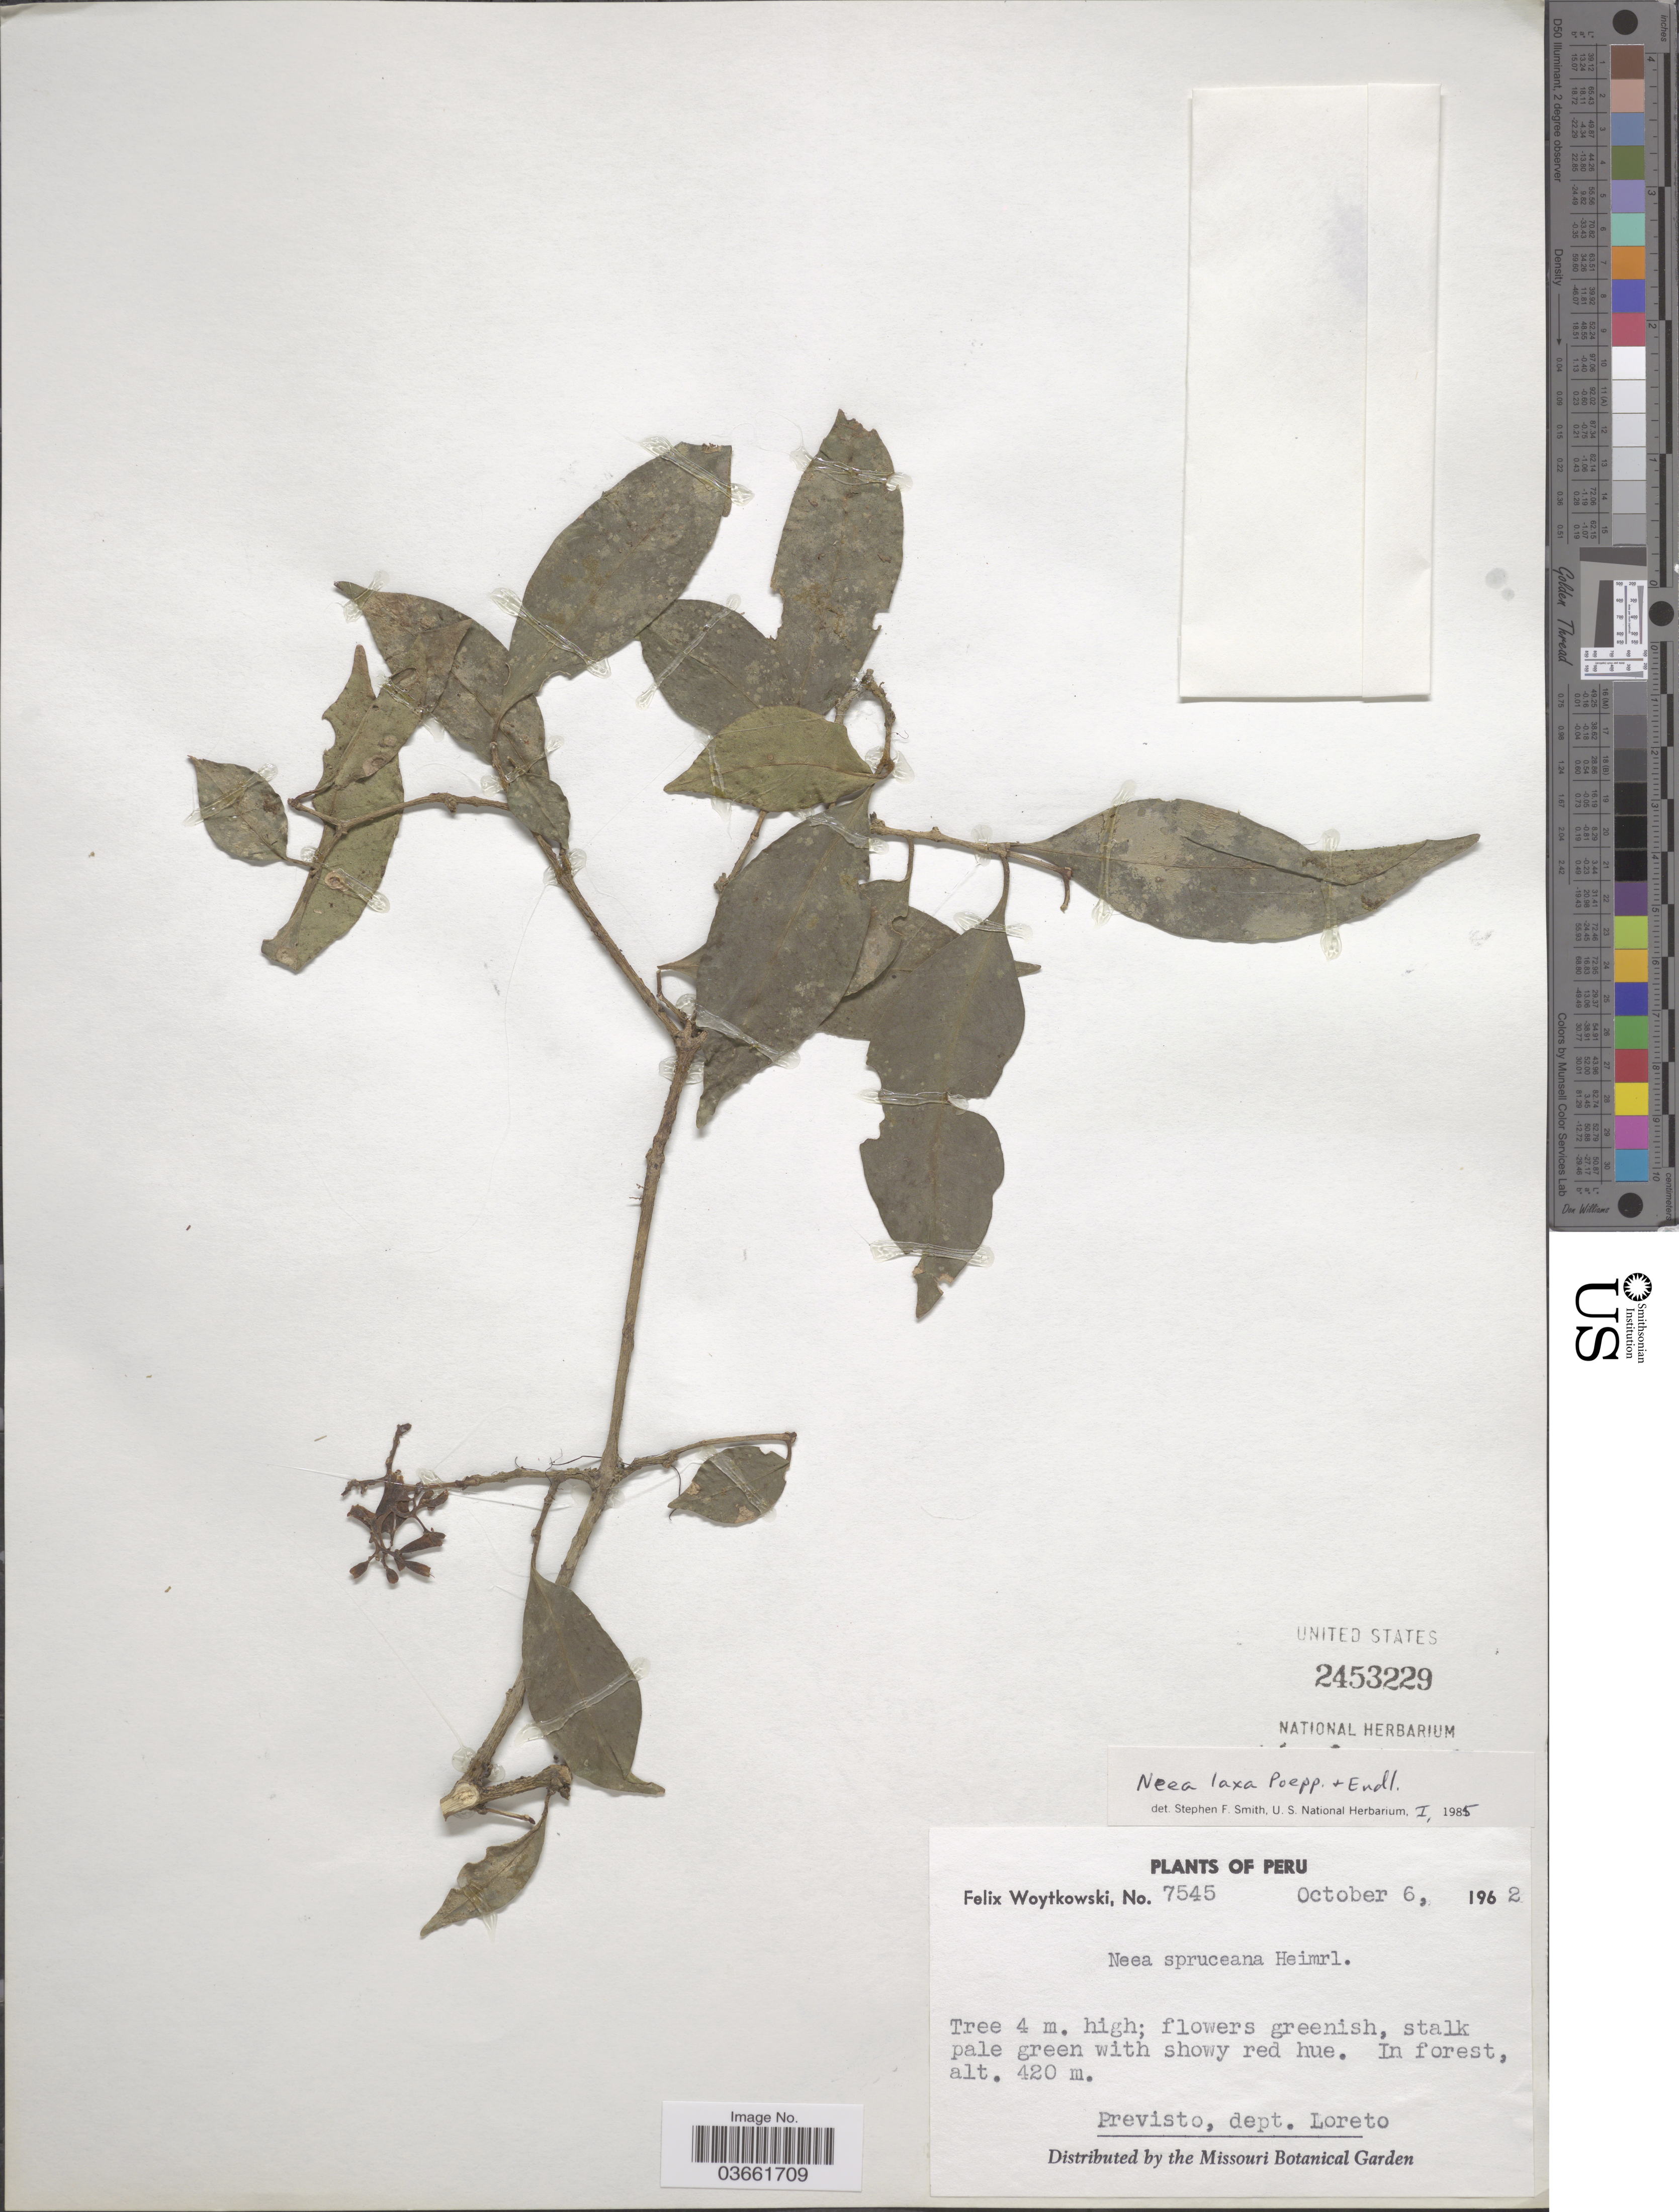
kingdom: Plantae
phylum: Tracheophyta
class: Magnoliopsida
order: Caryophyllales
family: Nyctaginaceae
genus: Neea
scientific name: Neea laxa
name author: Poepp. & Endl.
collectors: F. Woytkowski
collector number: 7545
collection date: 1962-10-06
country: Peru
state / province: Loreto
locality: Previsto, dept. Loreto.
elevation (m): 420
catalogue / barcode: US 2453229